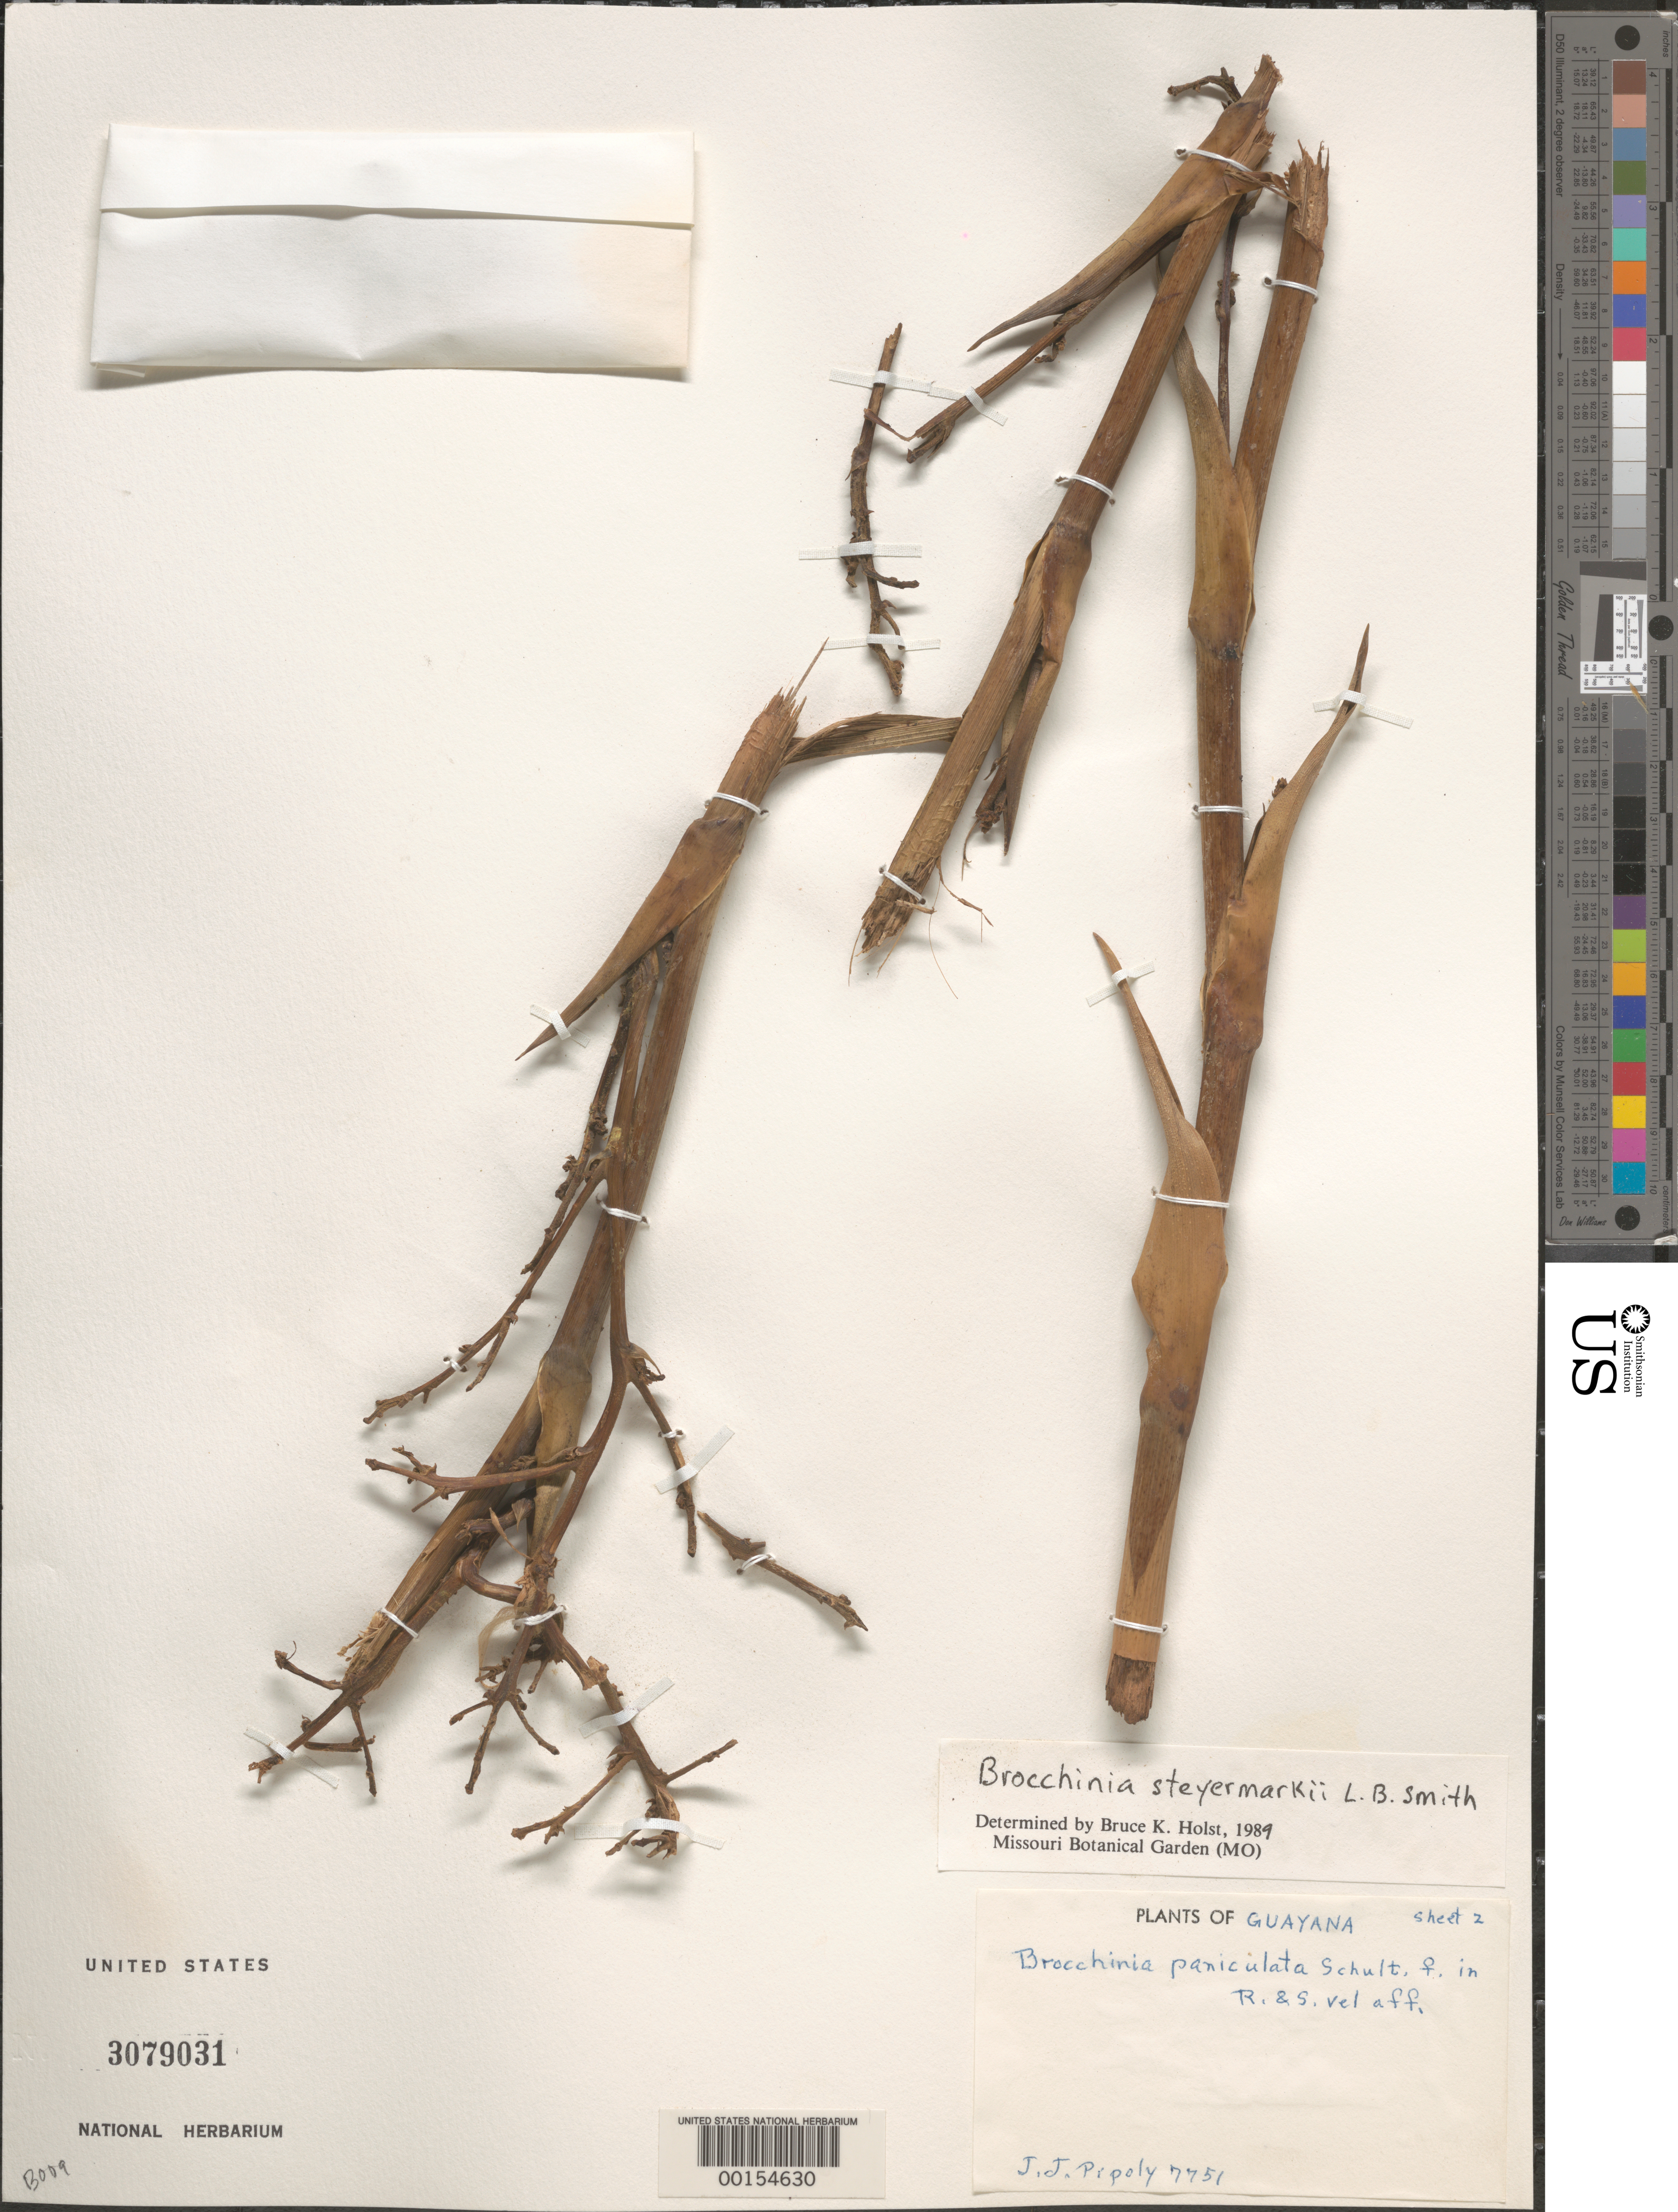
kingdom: Plantae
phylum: Tracheophyta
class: Liliopsida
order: Poales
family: Bromeliaceae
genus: Brocchinia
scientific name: Brocchinia steyermarkii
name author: L.B. Sm.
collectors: J. J. Pipoly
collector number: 7751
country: Guyana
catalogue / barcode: US 3079031